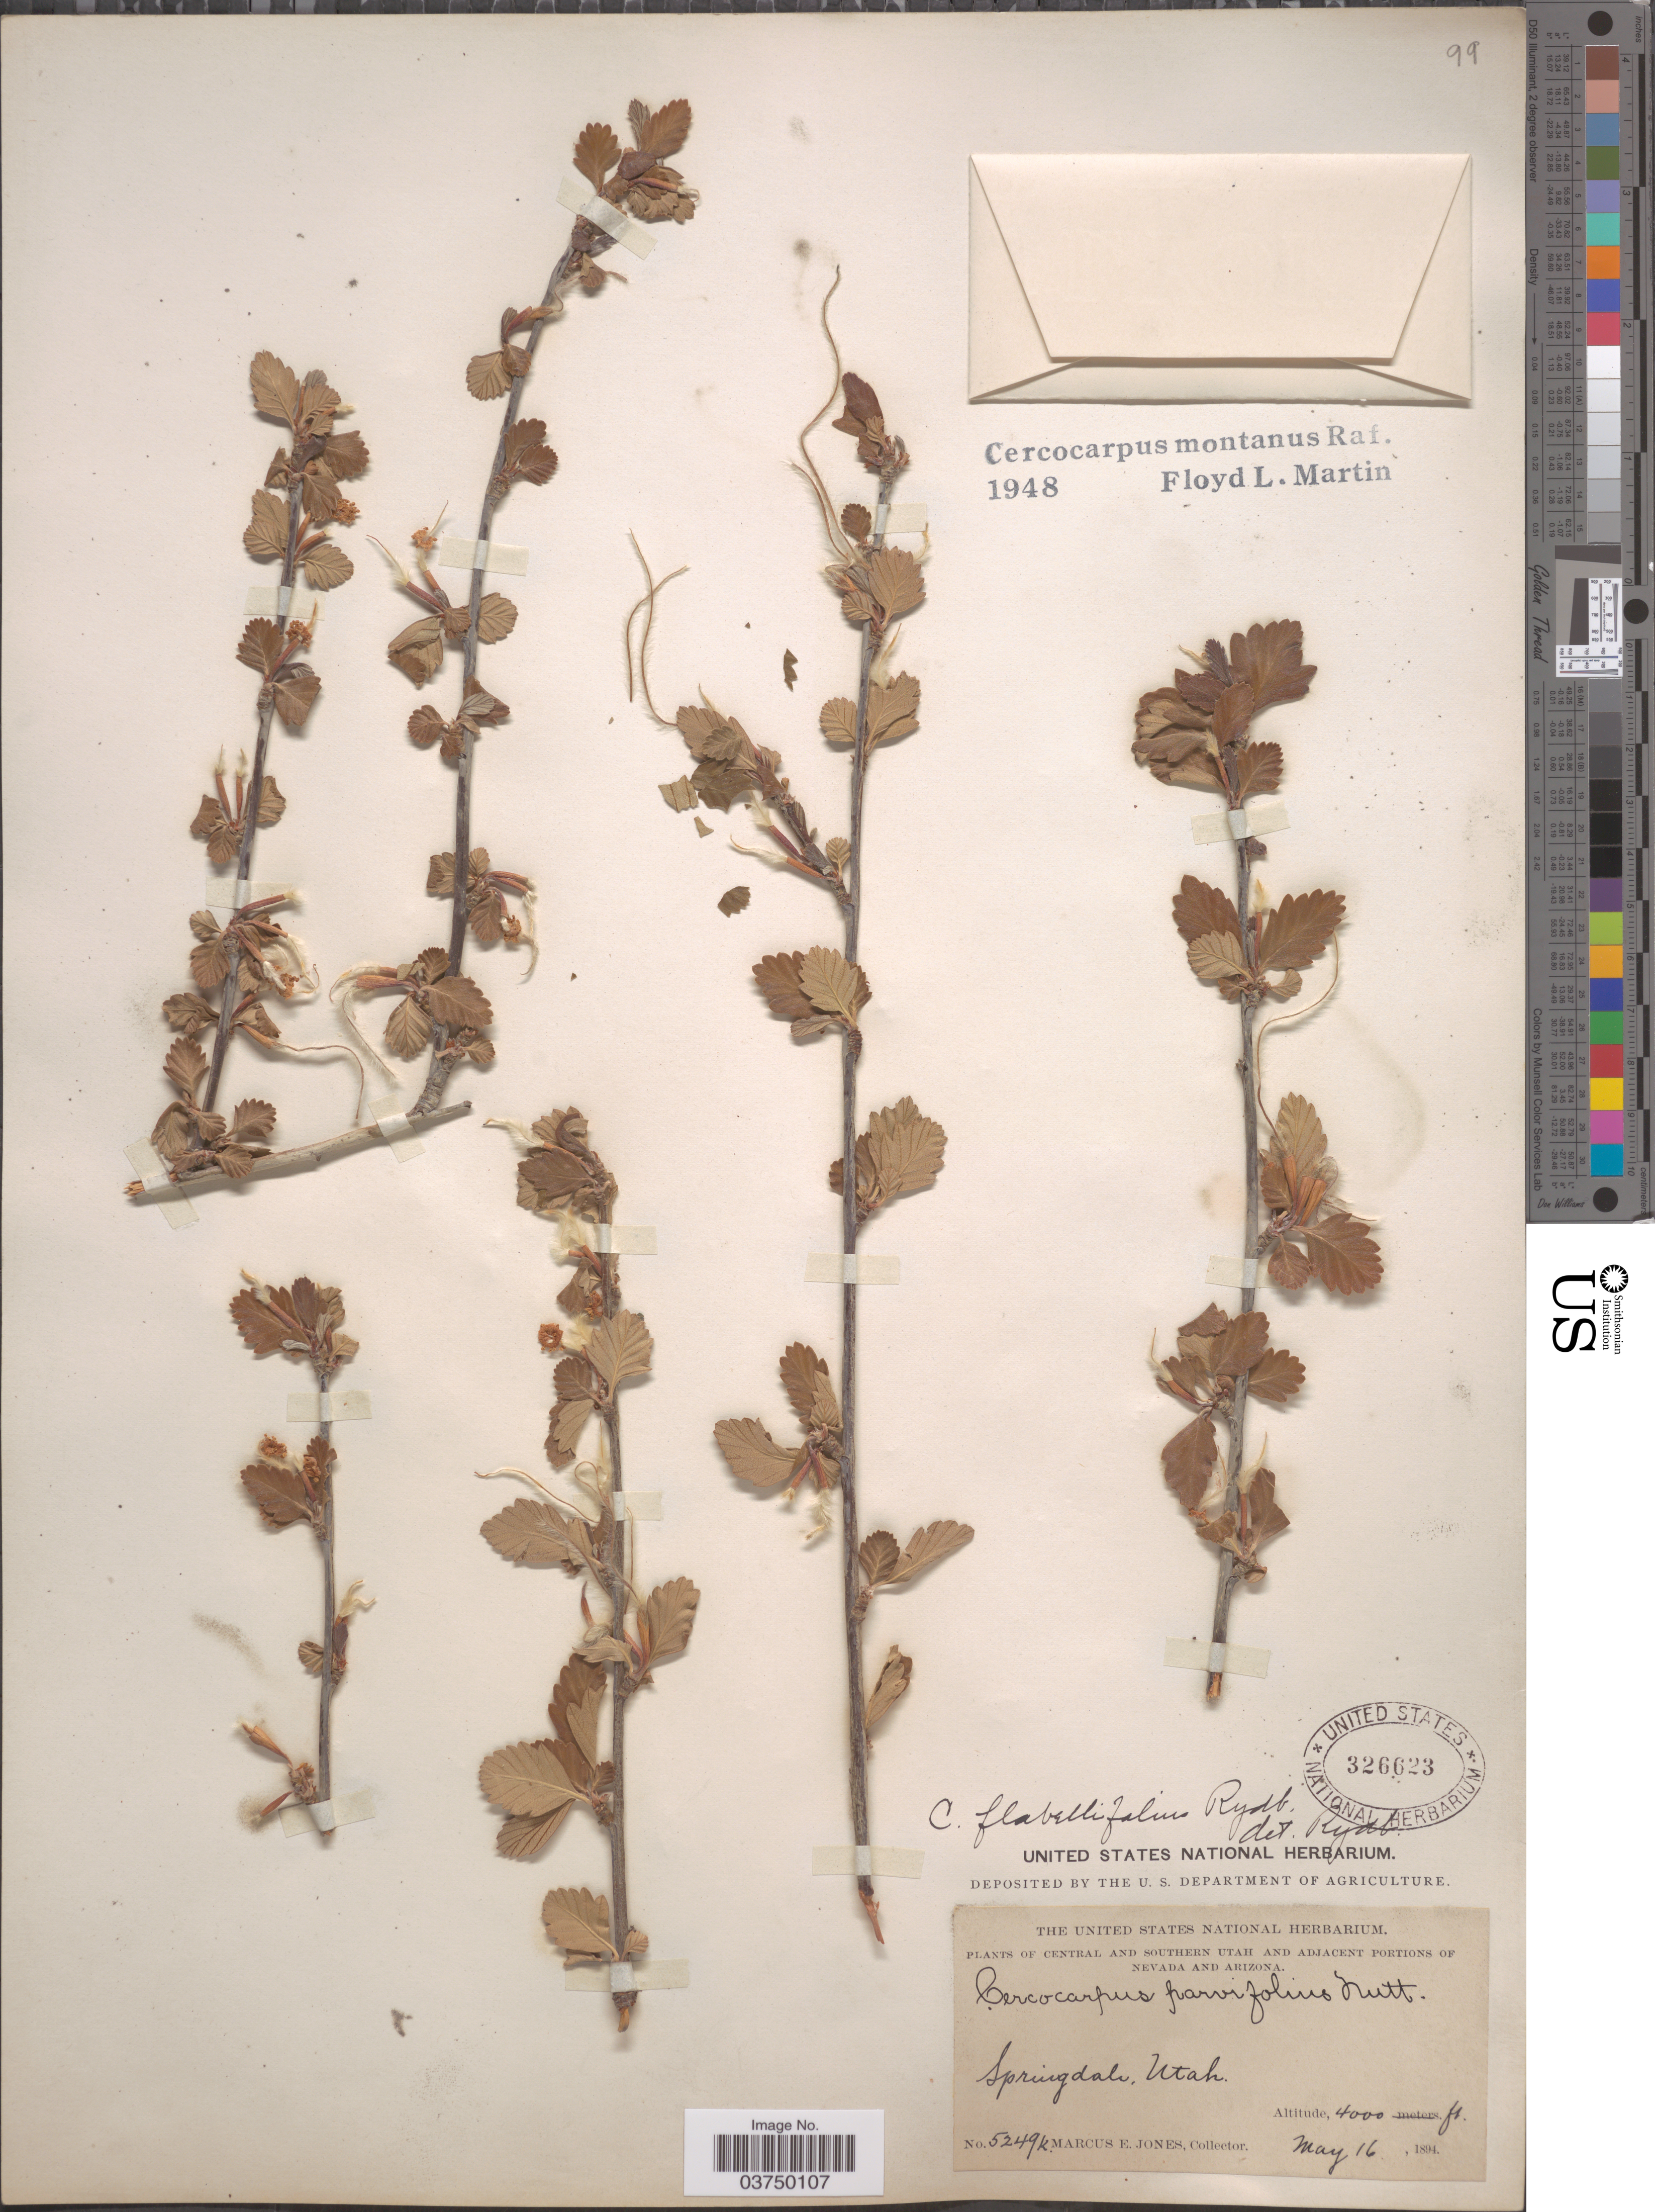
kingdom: Plantae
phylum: Tracheophyta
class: Magnoliopsida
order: Rosales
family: Rosaceae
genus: Cercocarpus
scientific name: Cercocarpus montanus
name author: Raf.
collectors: M. E. Jones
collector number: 5249k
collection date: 1894-05-16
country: United States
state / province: Utah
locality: Central and Southern Utah. Springdale.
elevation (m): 1219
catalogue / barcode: US 326623